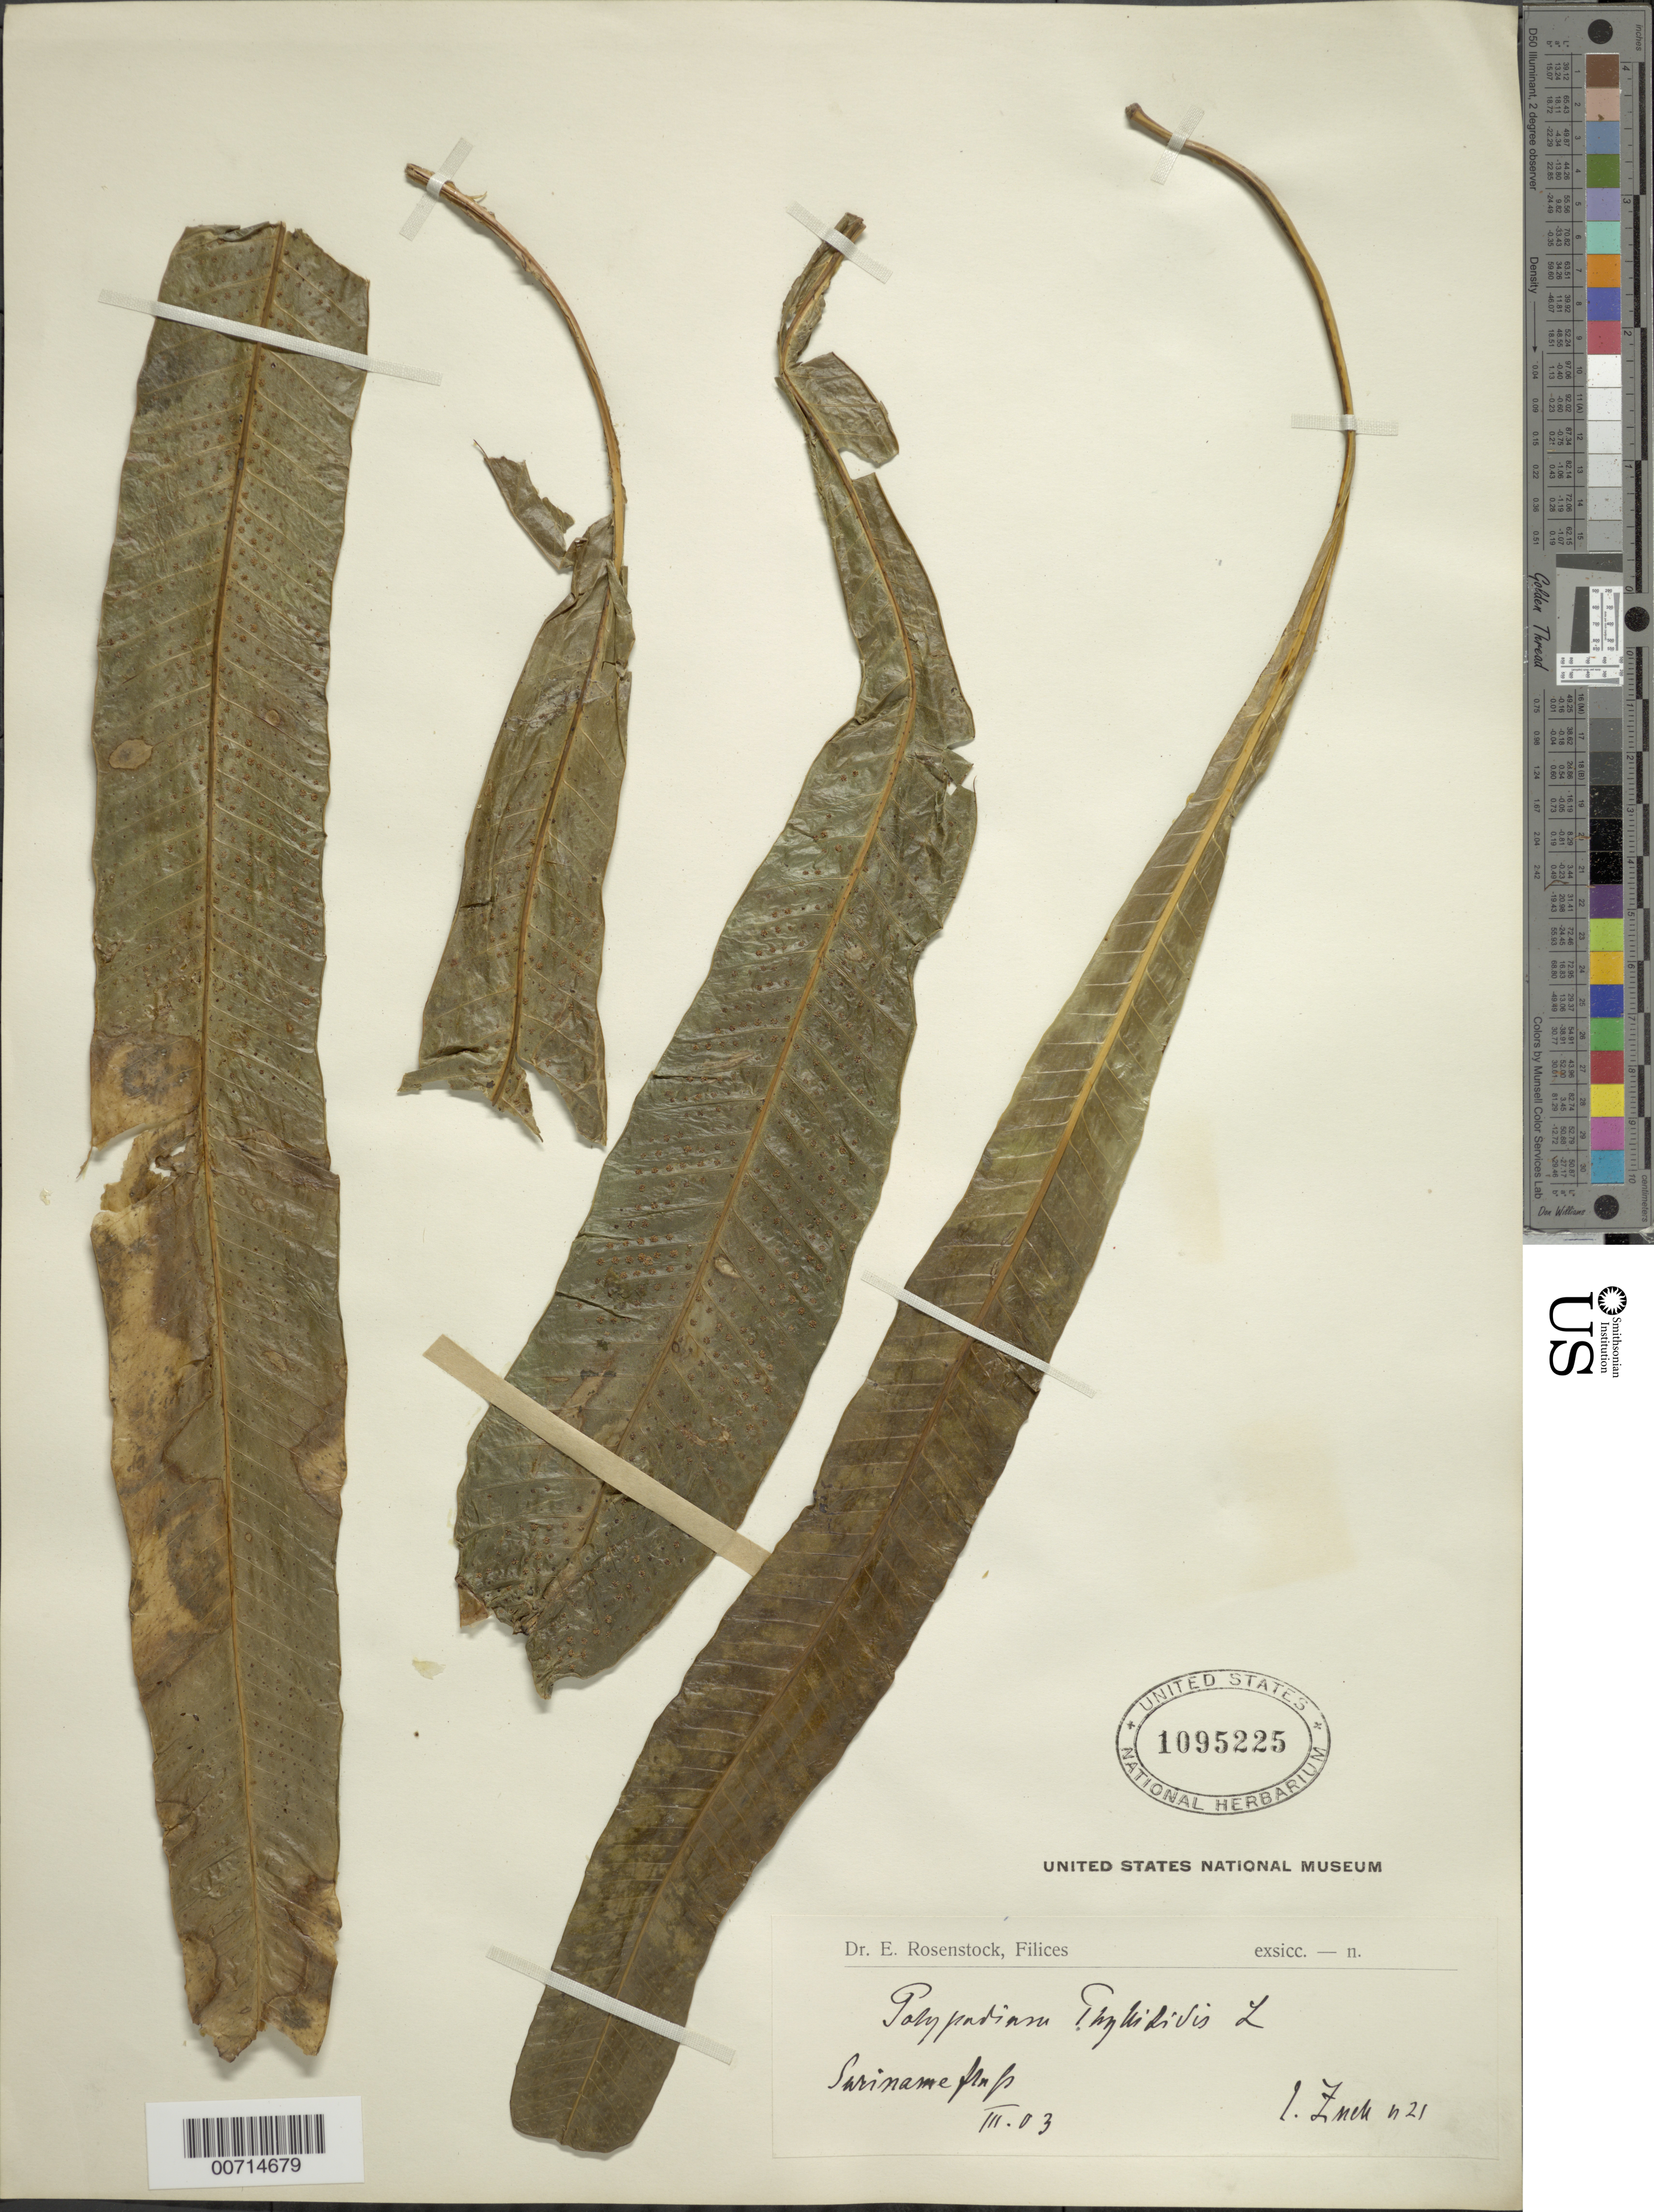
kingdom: Plantae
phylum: Tracheophyta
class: Polypodiopsida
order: Polypodiales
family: Polypodiaceae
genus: Campyloneurum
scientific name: Campyloneurum phyllitidis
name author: (L.) C. Presl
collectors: L. Zach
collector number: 21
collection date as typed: Mar-03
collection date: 2003-03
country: Suriname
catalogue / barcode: US 1095225